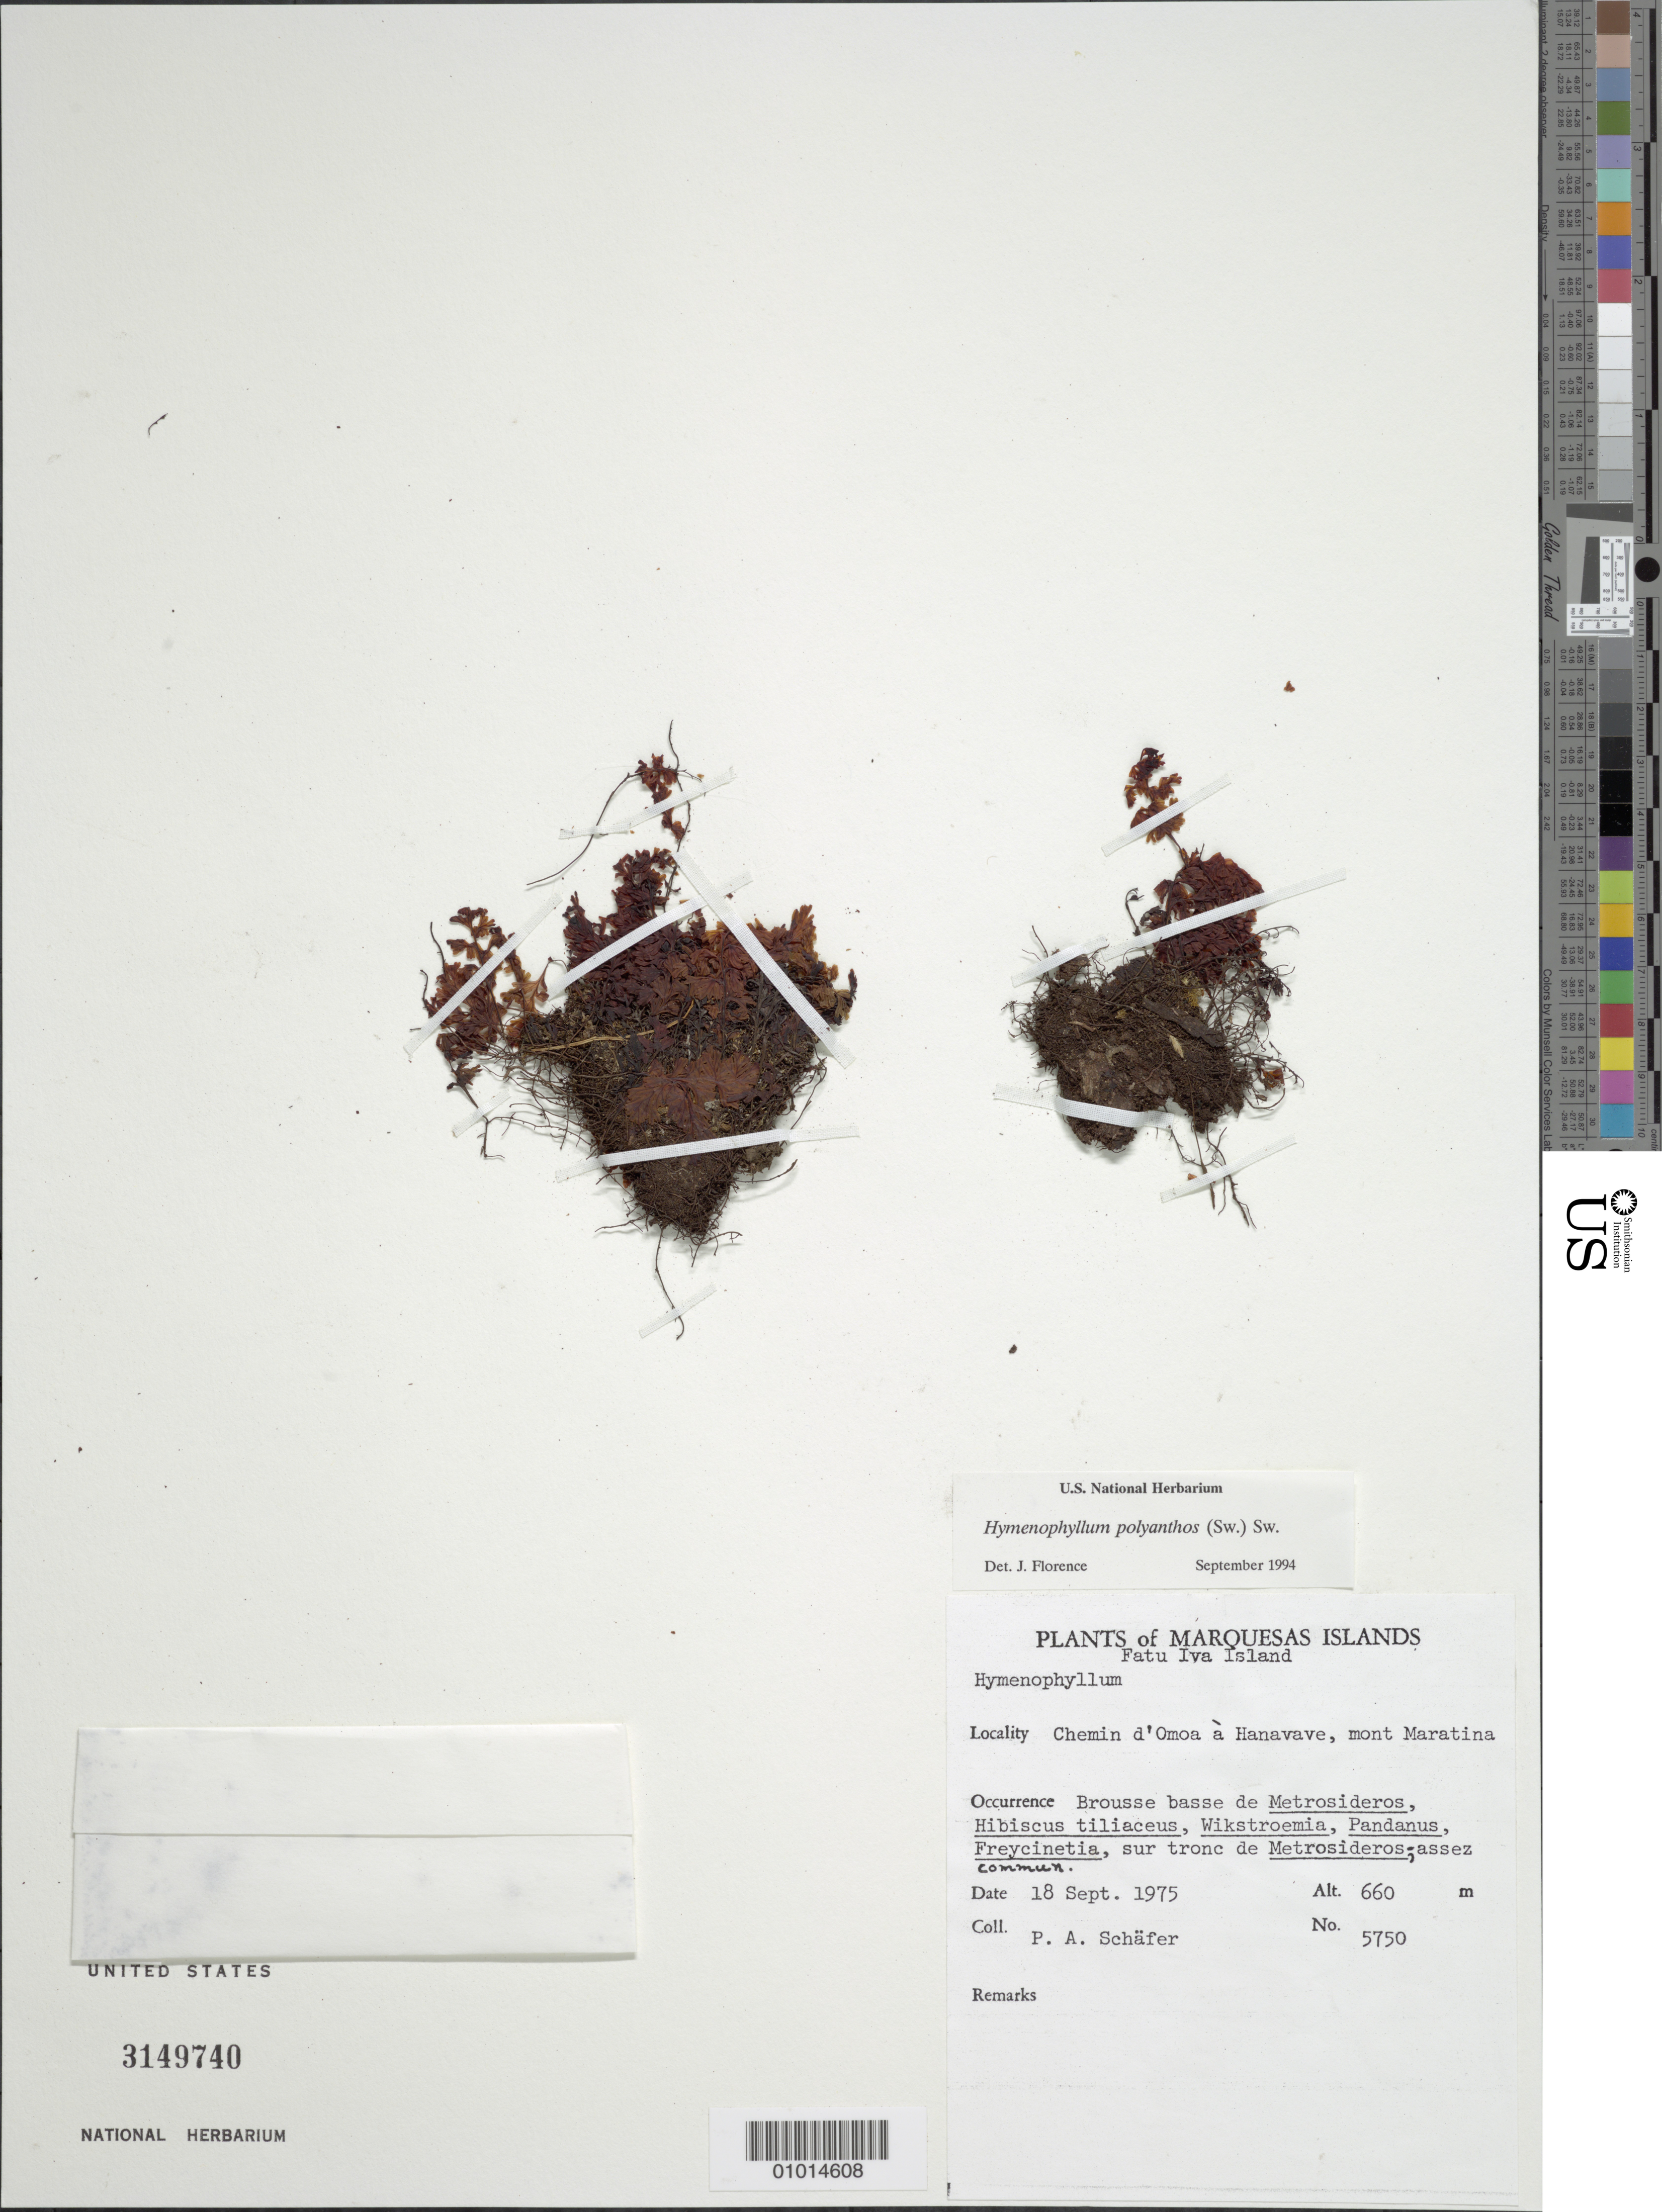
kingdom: Plantae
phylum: Tracheophyta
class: Polypodiopsida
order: Hymenophyllales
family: Hymenophyllaceae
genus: Hymenophyllum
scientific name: Hymenophyllum polyanthos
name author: (Sw.) Sw.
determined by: Florence, J.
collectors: P. A. Schäfer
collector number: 5750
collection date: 1975-09-18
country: French Polynesia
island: Fatu Hiva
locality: Chemin d'Omoa à Hanavave, mont Maratina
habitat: Brousse basse de Metrosideros, Hibiscus tiliaceus, Wikstroemia, Pandanus, Freycinetia, sur tronc de Metrosideros; assez commun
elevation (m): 660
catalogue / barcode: US 3149740